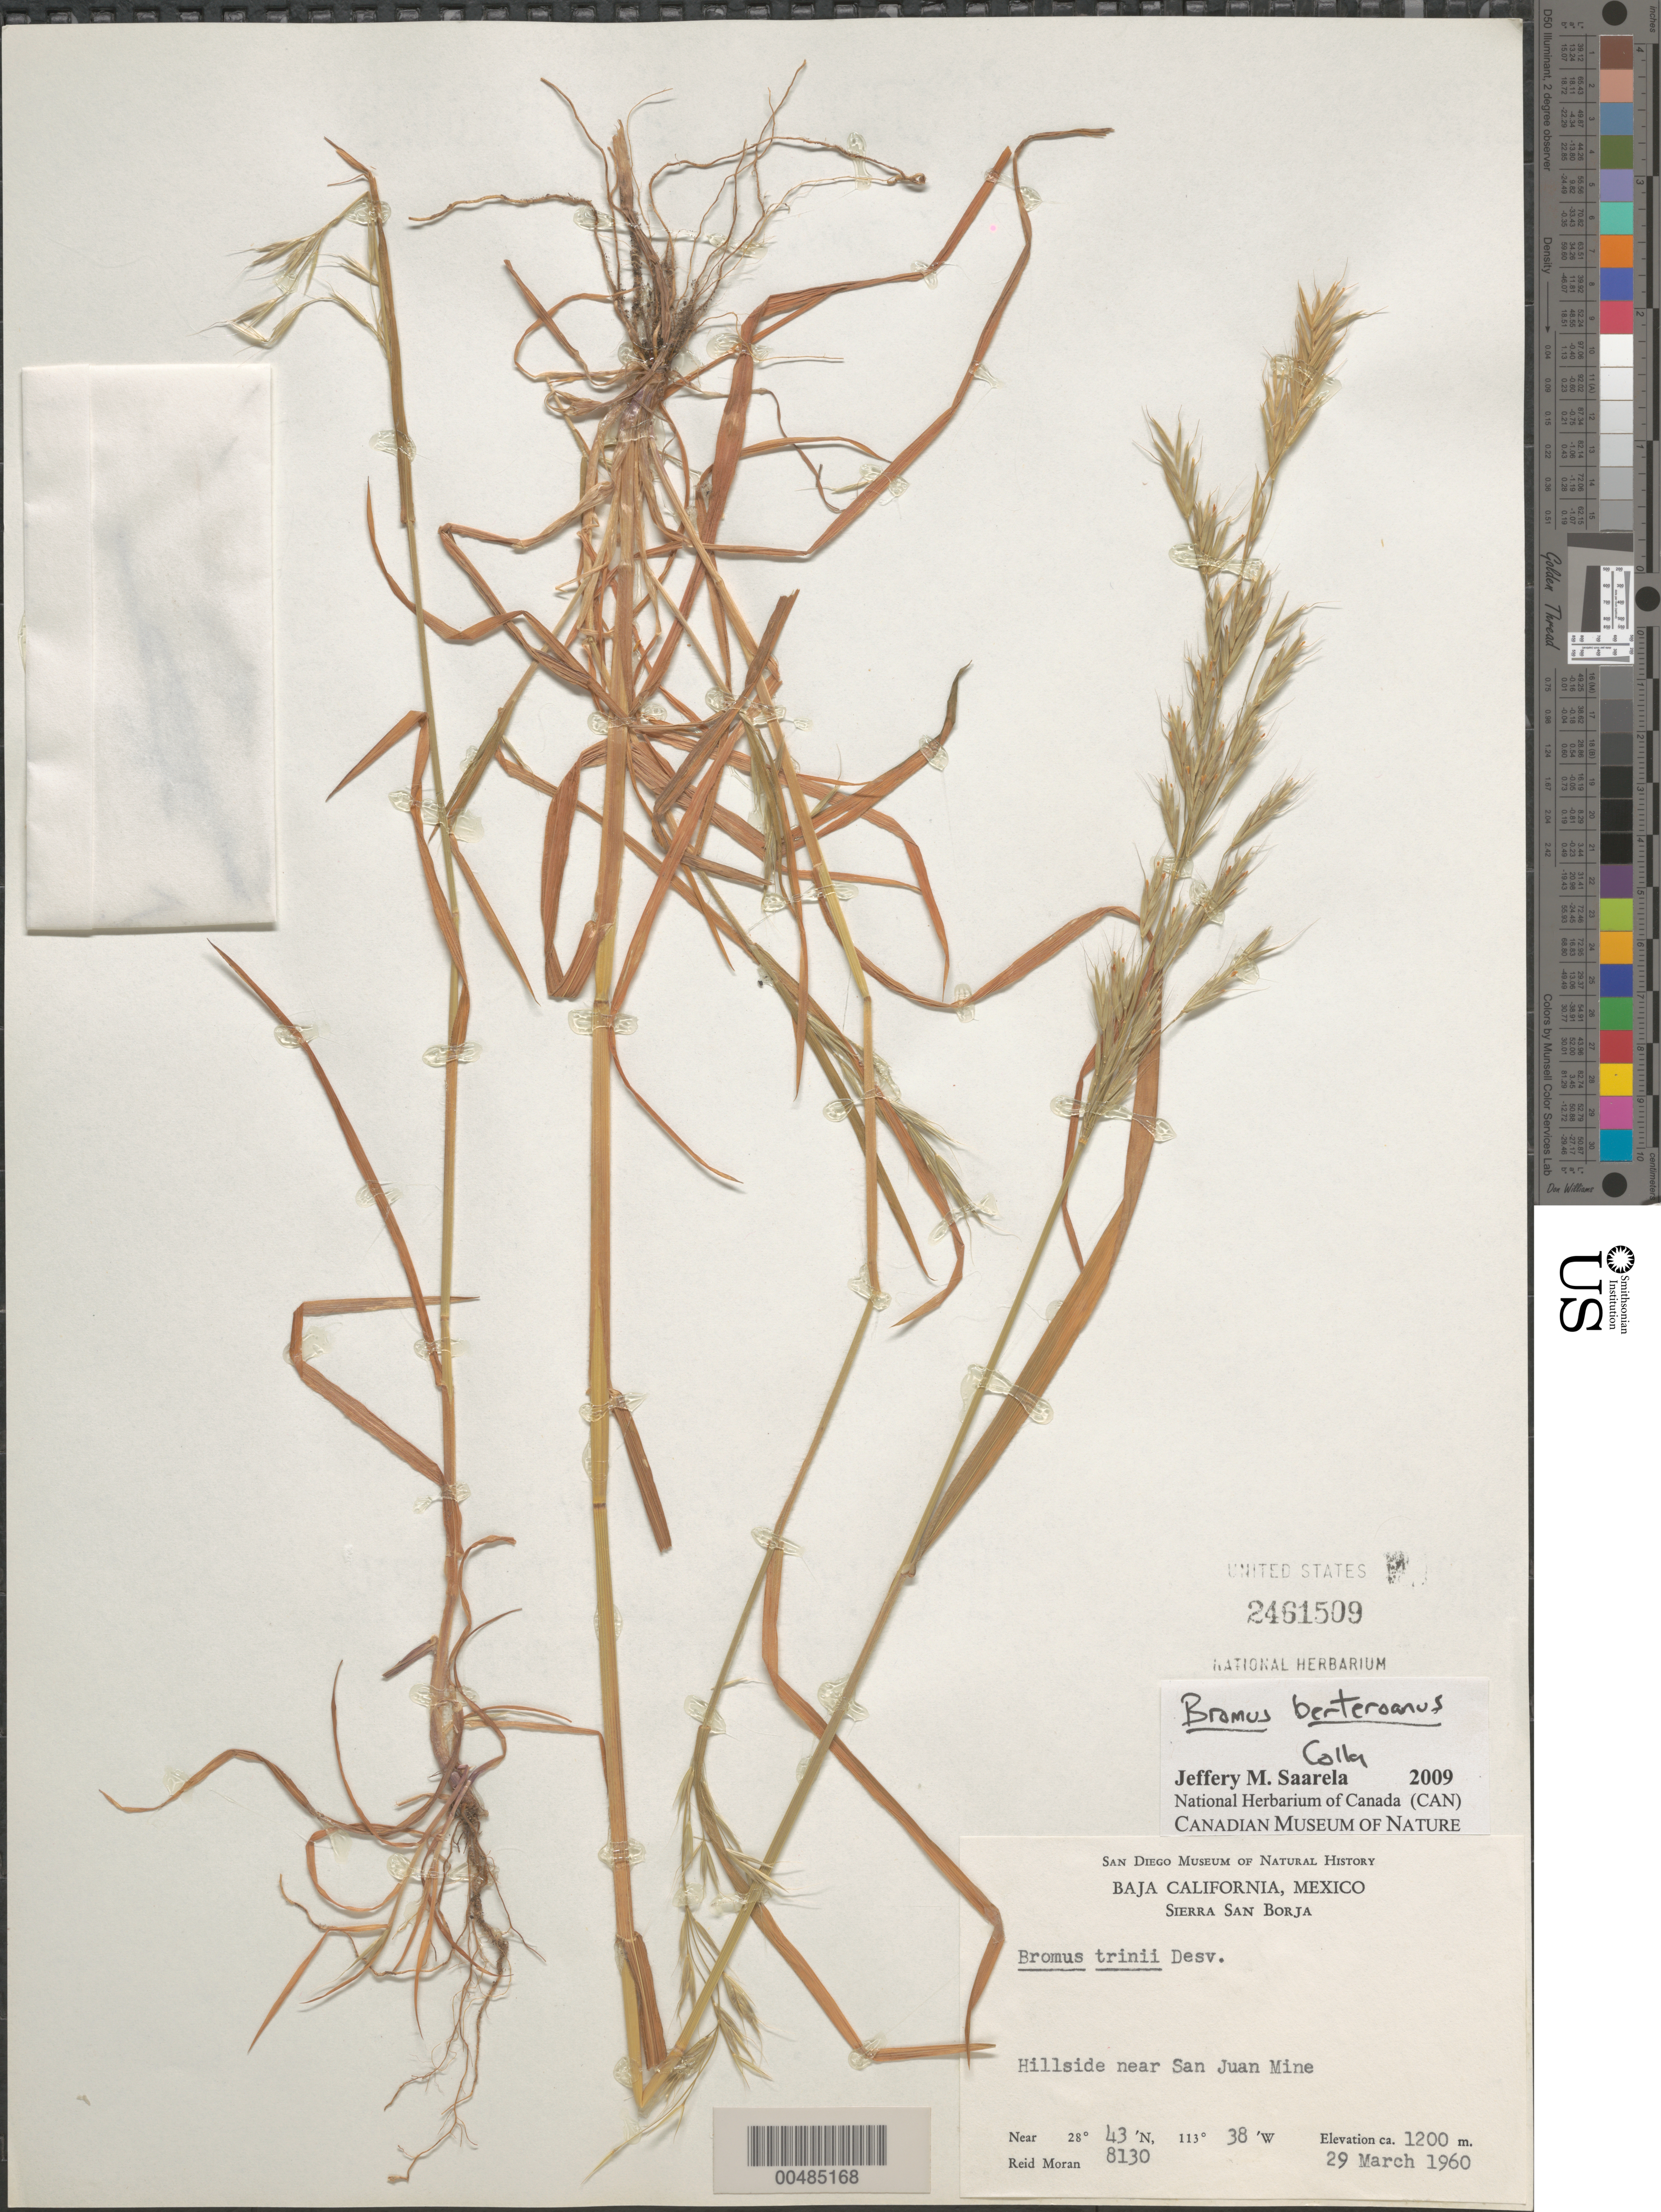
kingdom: Plantae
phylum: Tracheophyta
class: Liliopsida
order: Poales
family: Poaceae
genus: Bromus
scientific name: Bromus berteroanus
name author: Colla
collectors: R. V. Moran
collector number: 8130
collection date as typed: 29 Mar 1960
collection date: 1960-03-29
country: Mexico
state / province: Baja California Norte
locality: Sierra San Borja, hillside near San Juan Mine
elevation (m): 1200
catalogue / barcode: US 2461509